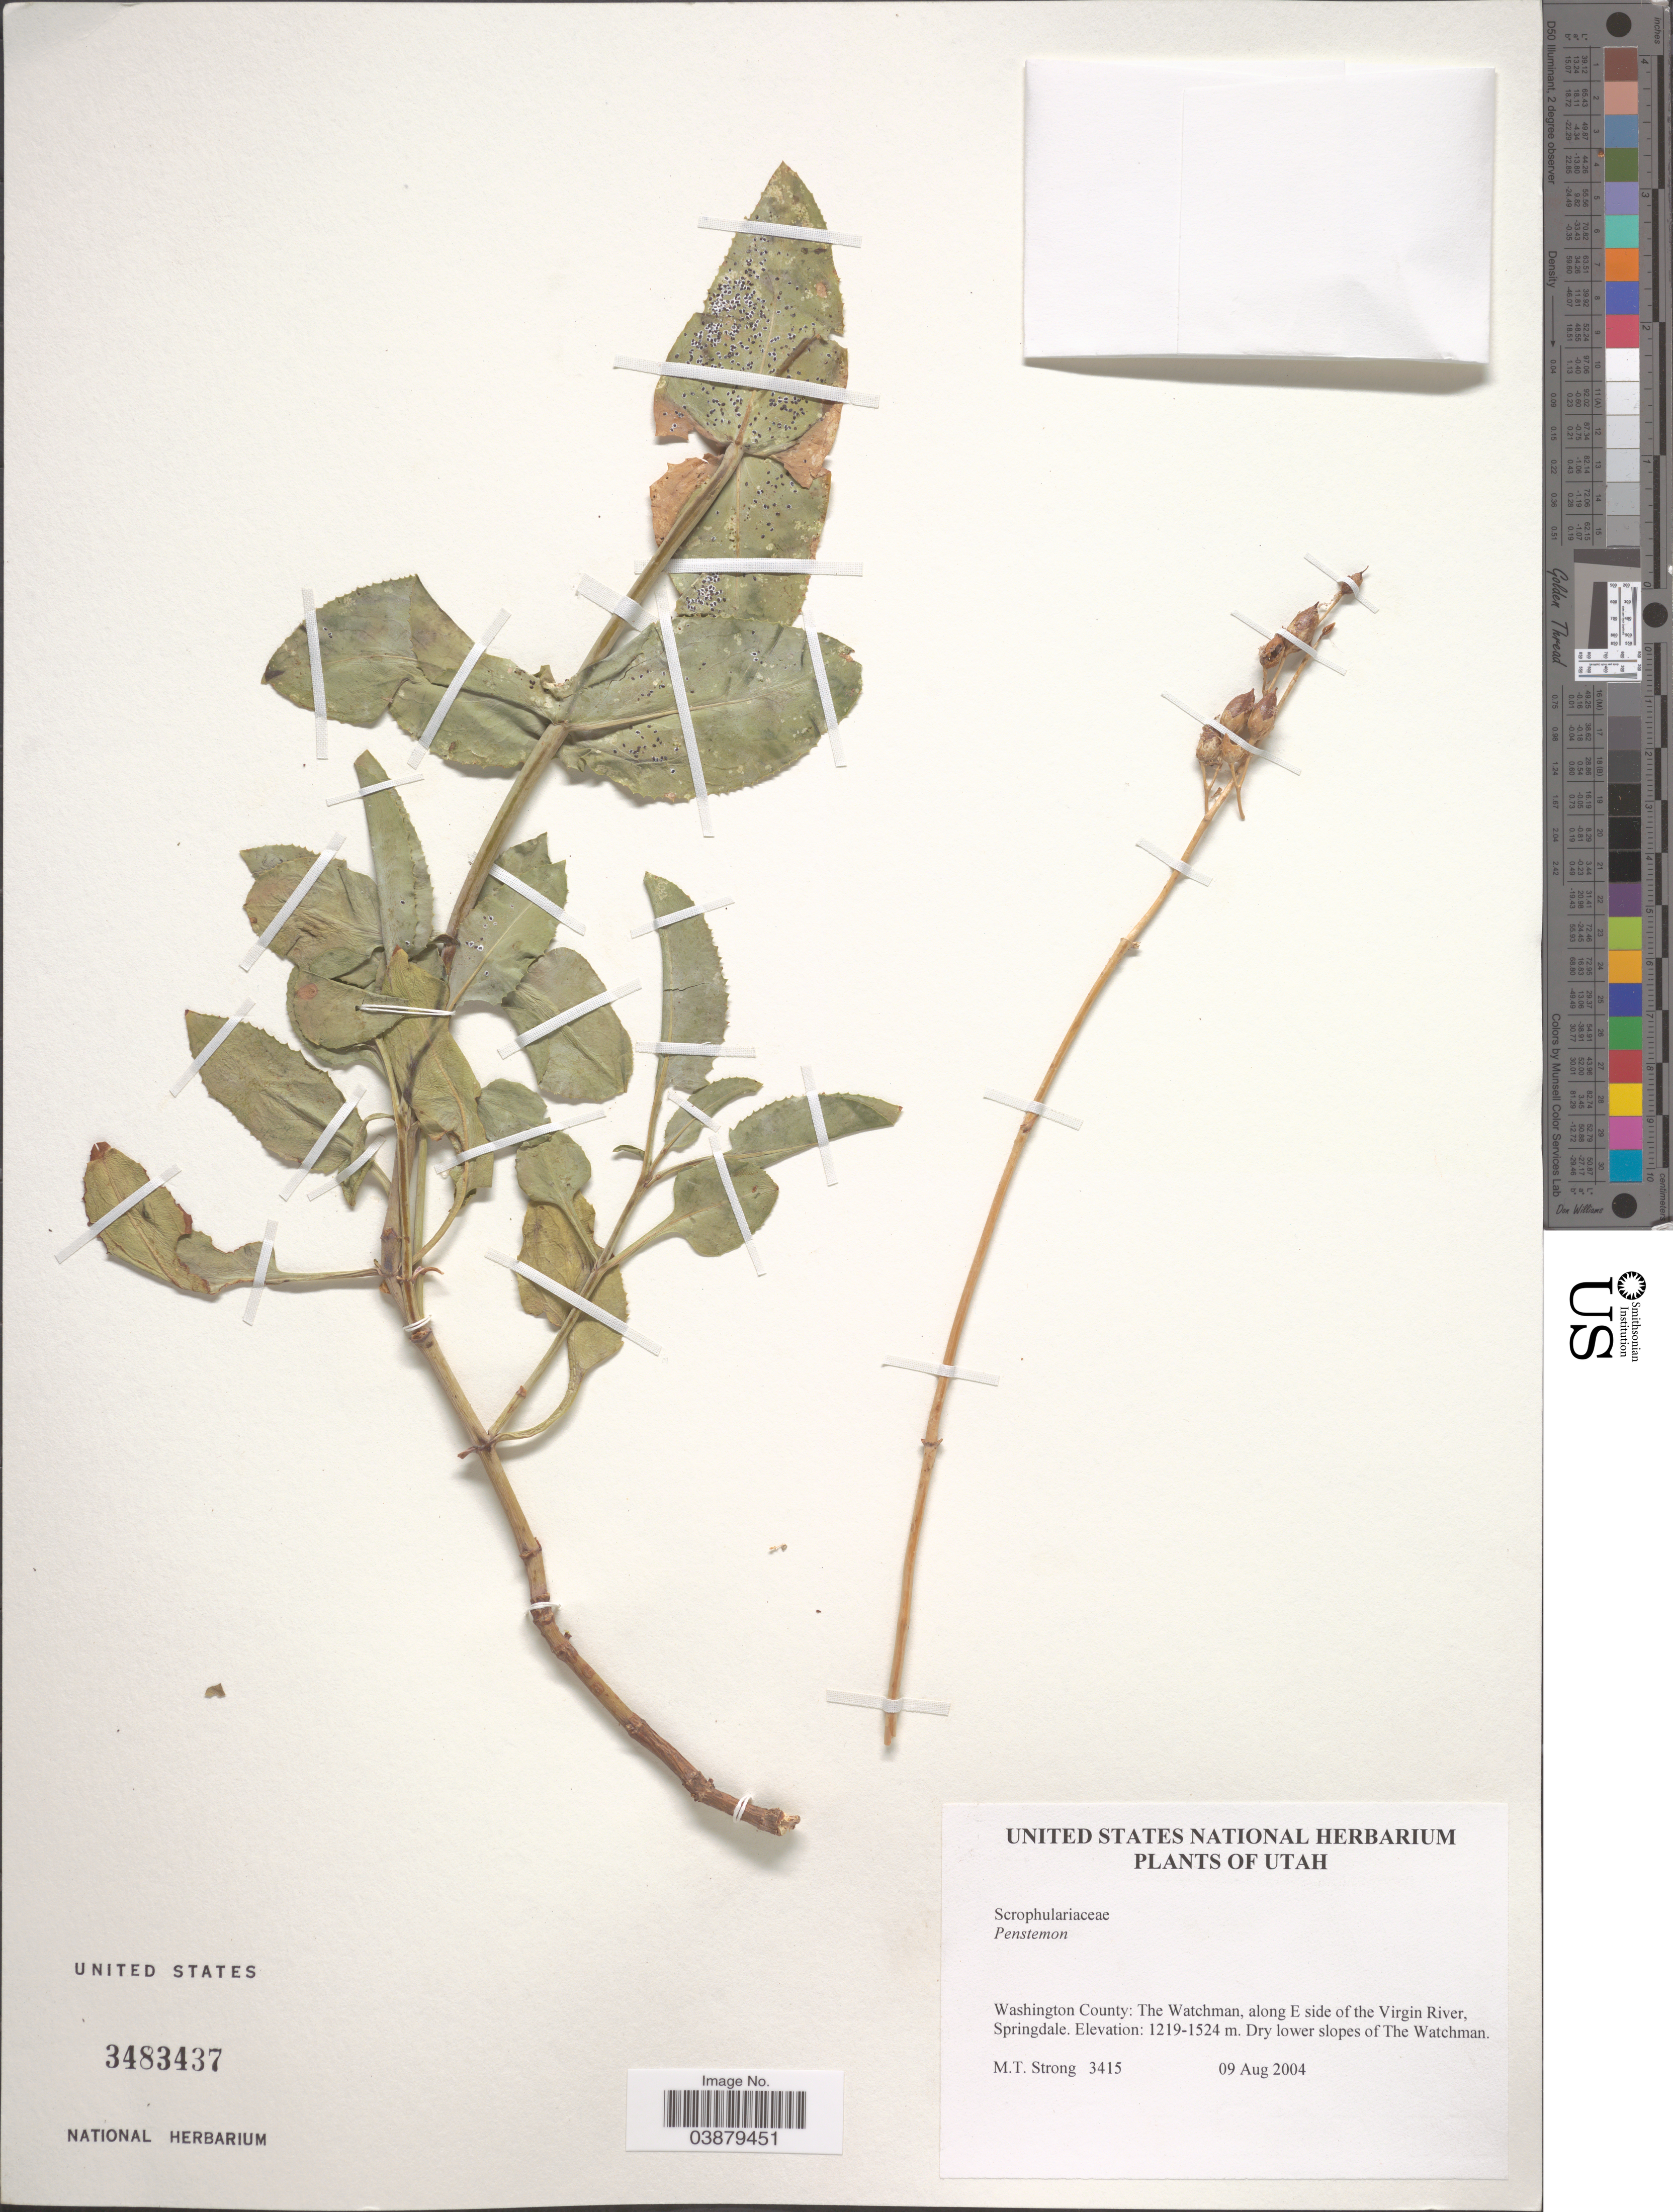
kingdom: Plantae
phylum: Tracheophyta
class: Magnoliopsida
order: Lamiales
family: Plantaginaceae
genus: Penstemon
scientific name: Penstemon sp.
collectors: M. T. Strong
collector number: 3415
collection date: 2004-08-09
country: United States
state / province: Utah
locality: Washington County: The Watchman, along E side of the Virgin River, Springdale. Dry lower slopes of The Watchman.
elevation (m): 1219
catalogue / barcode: US 3483437